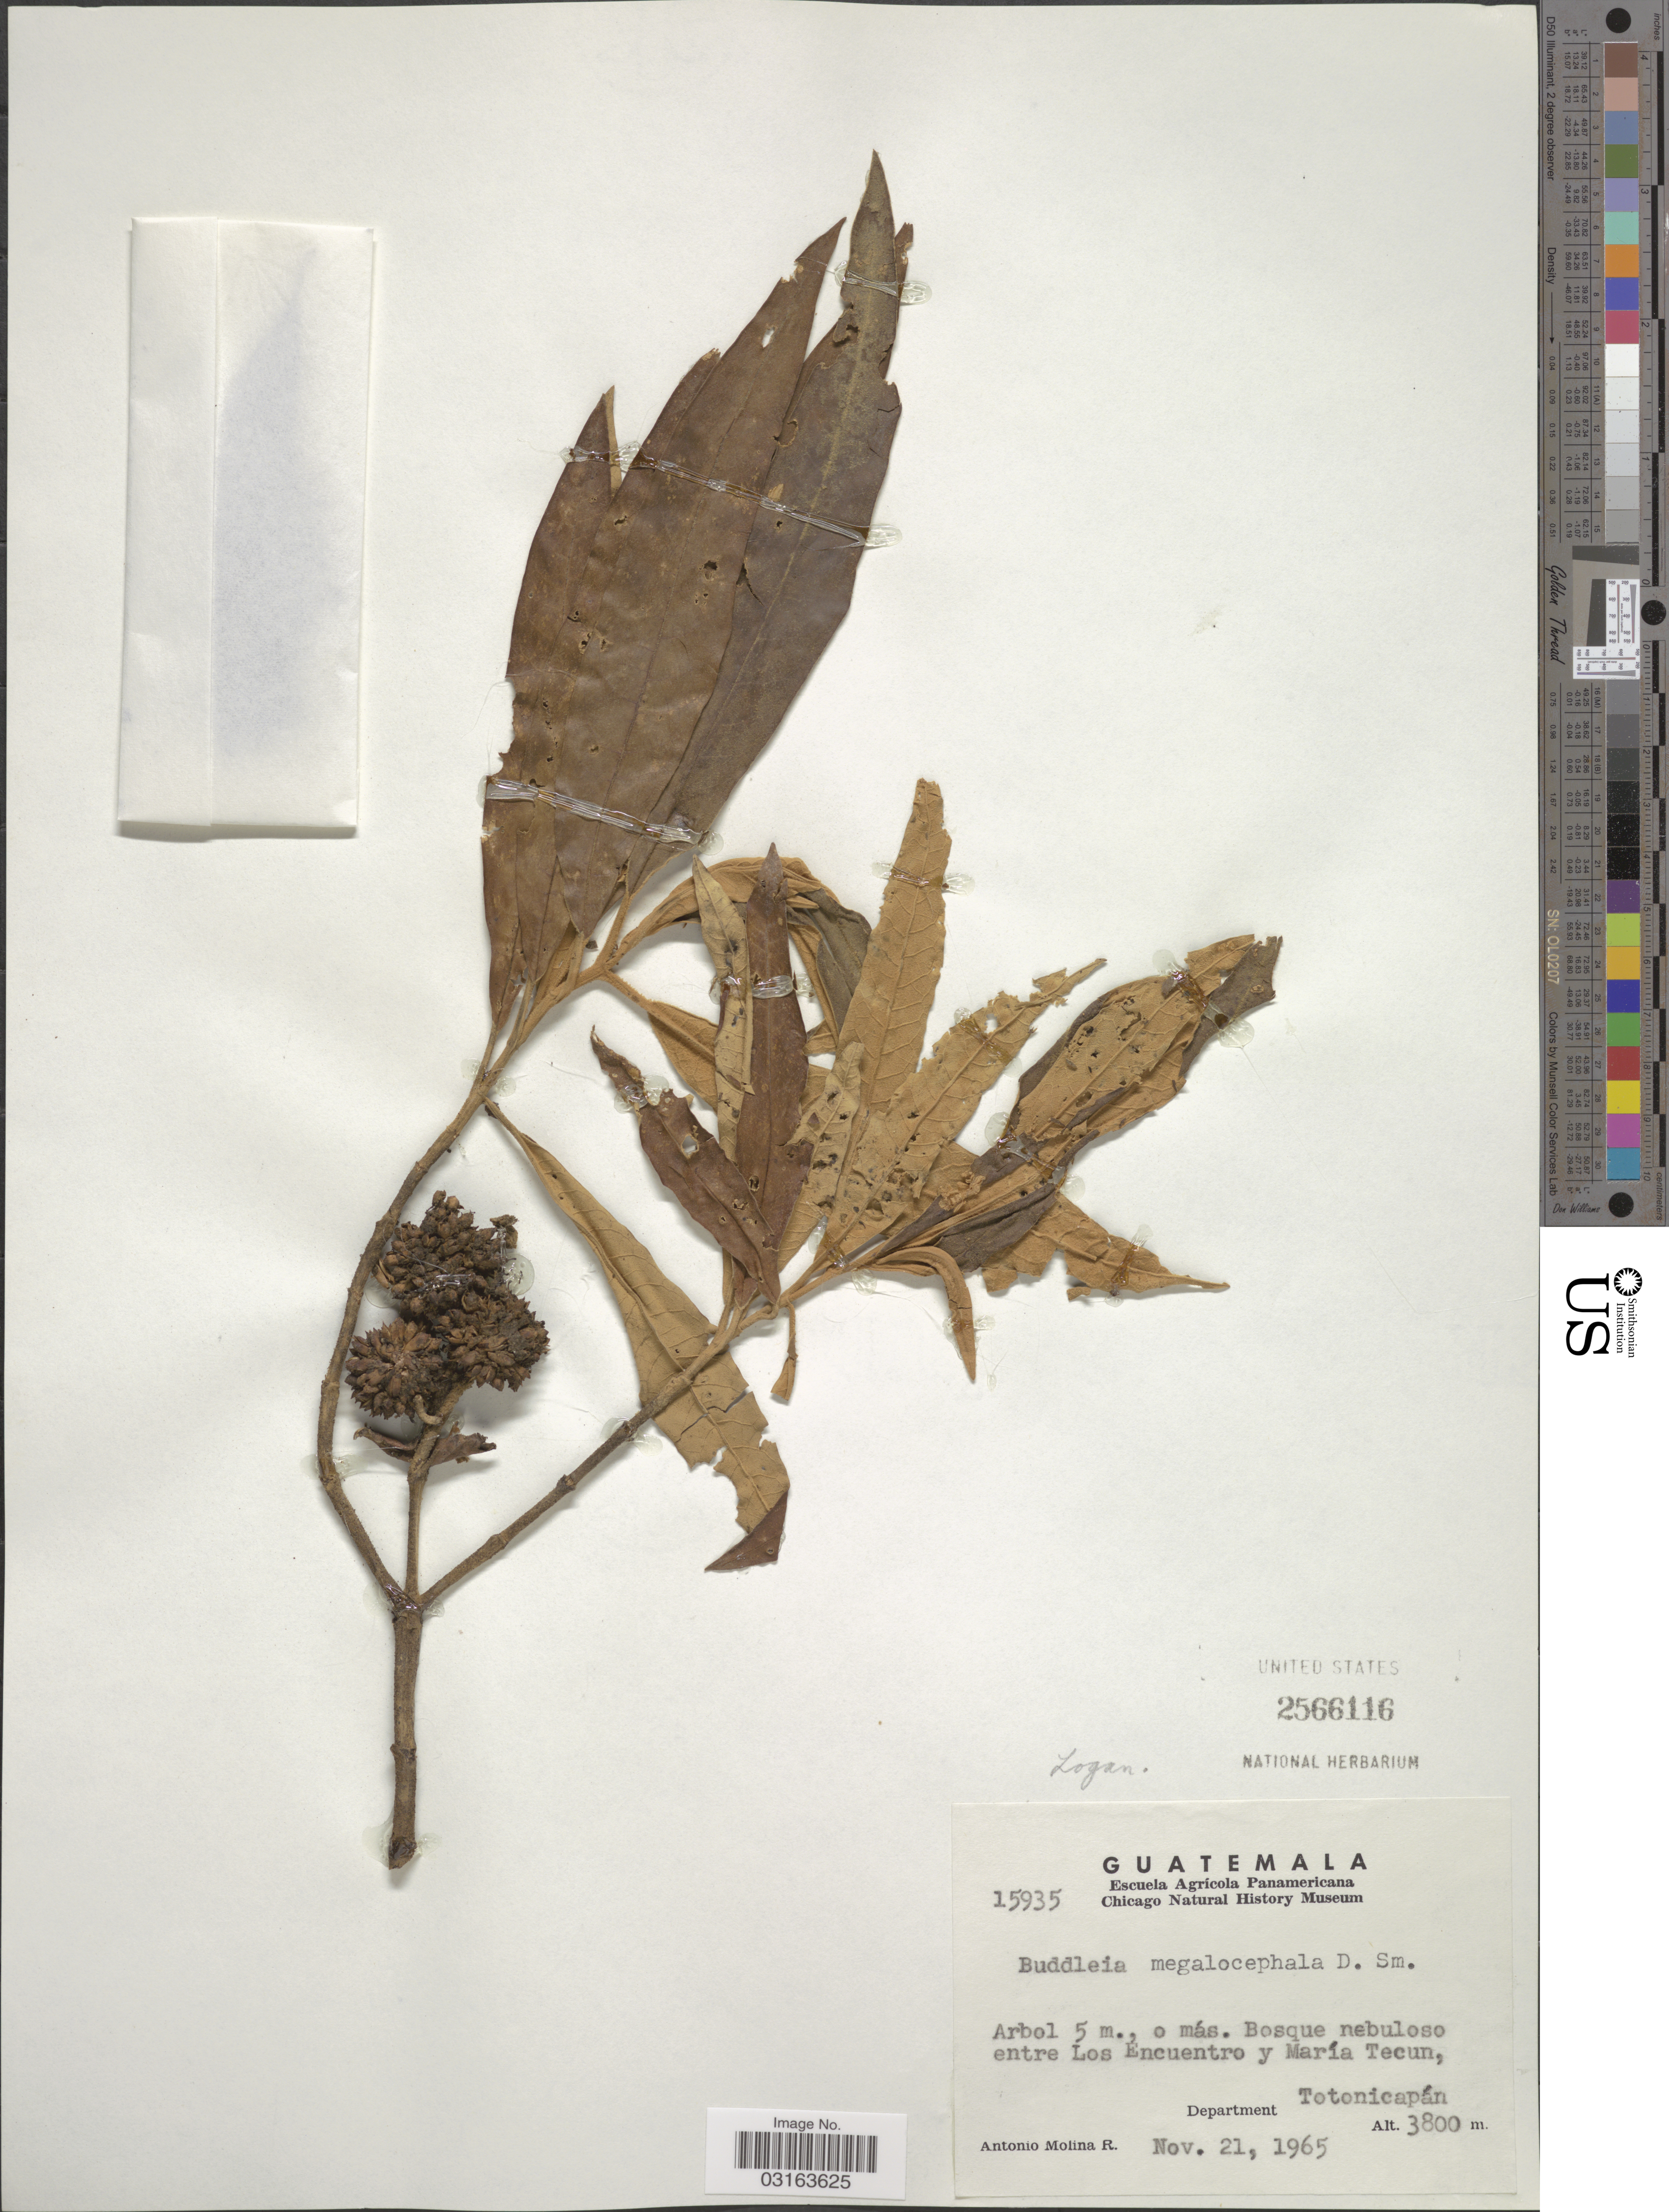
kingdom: Plantae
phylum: Tracheophyta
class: Magnoliopsida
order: Lamiales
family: Scrophulariaceae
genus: Buddleja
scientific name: Buddleja megalocephala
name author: Donn. Sm.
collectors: A. Molina R.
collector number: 15935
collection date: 1965-11-21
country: Guatemala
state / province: Totonicapan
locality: Enrte Los Encuentro y María Tecun, Department Totonicapán.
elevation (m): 3800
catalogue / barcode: US 2566116